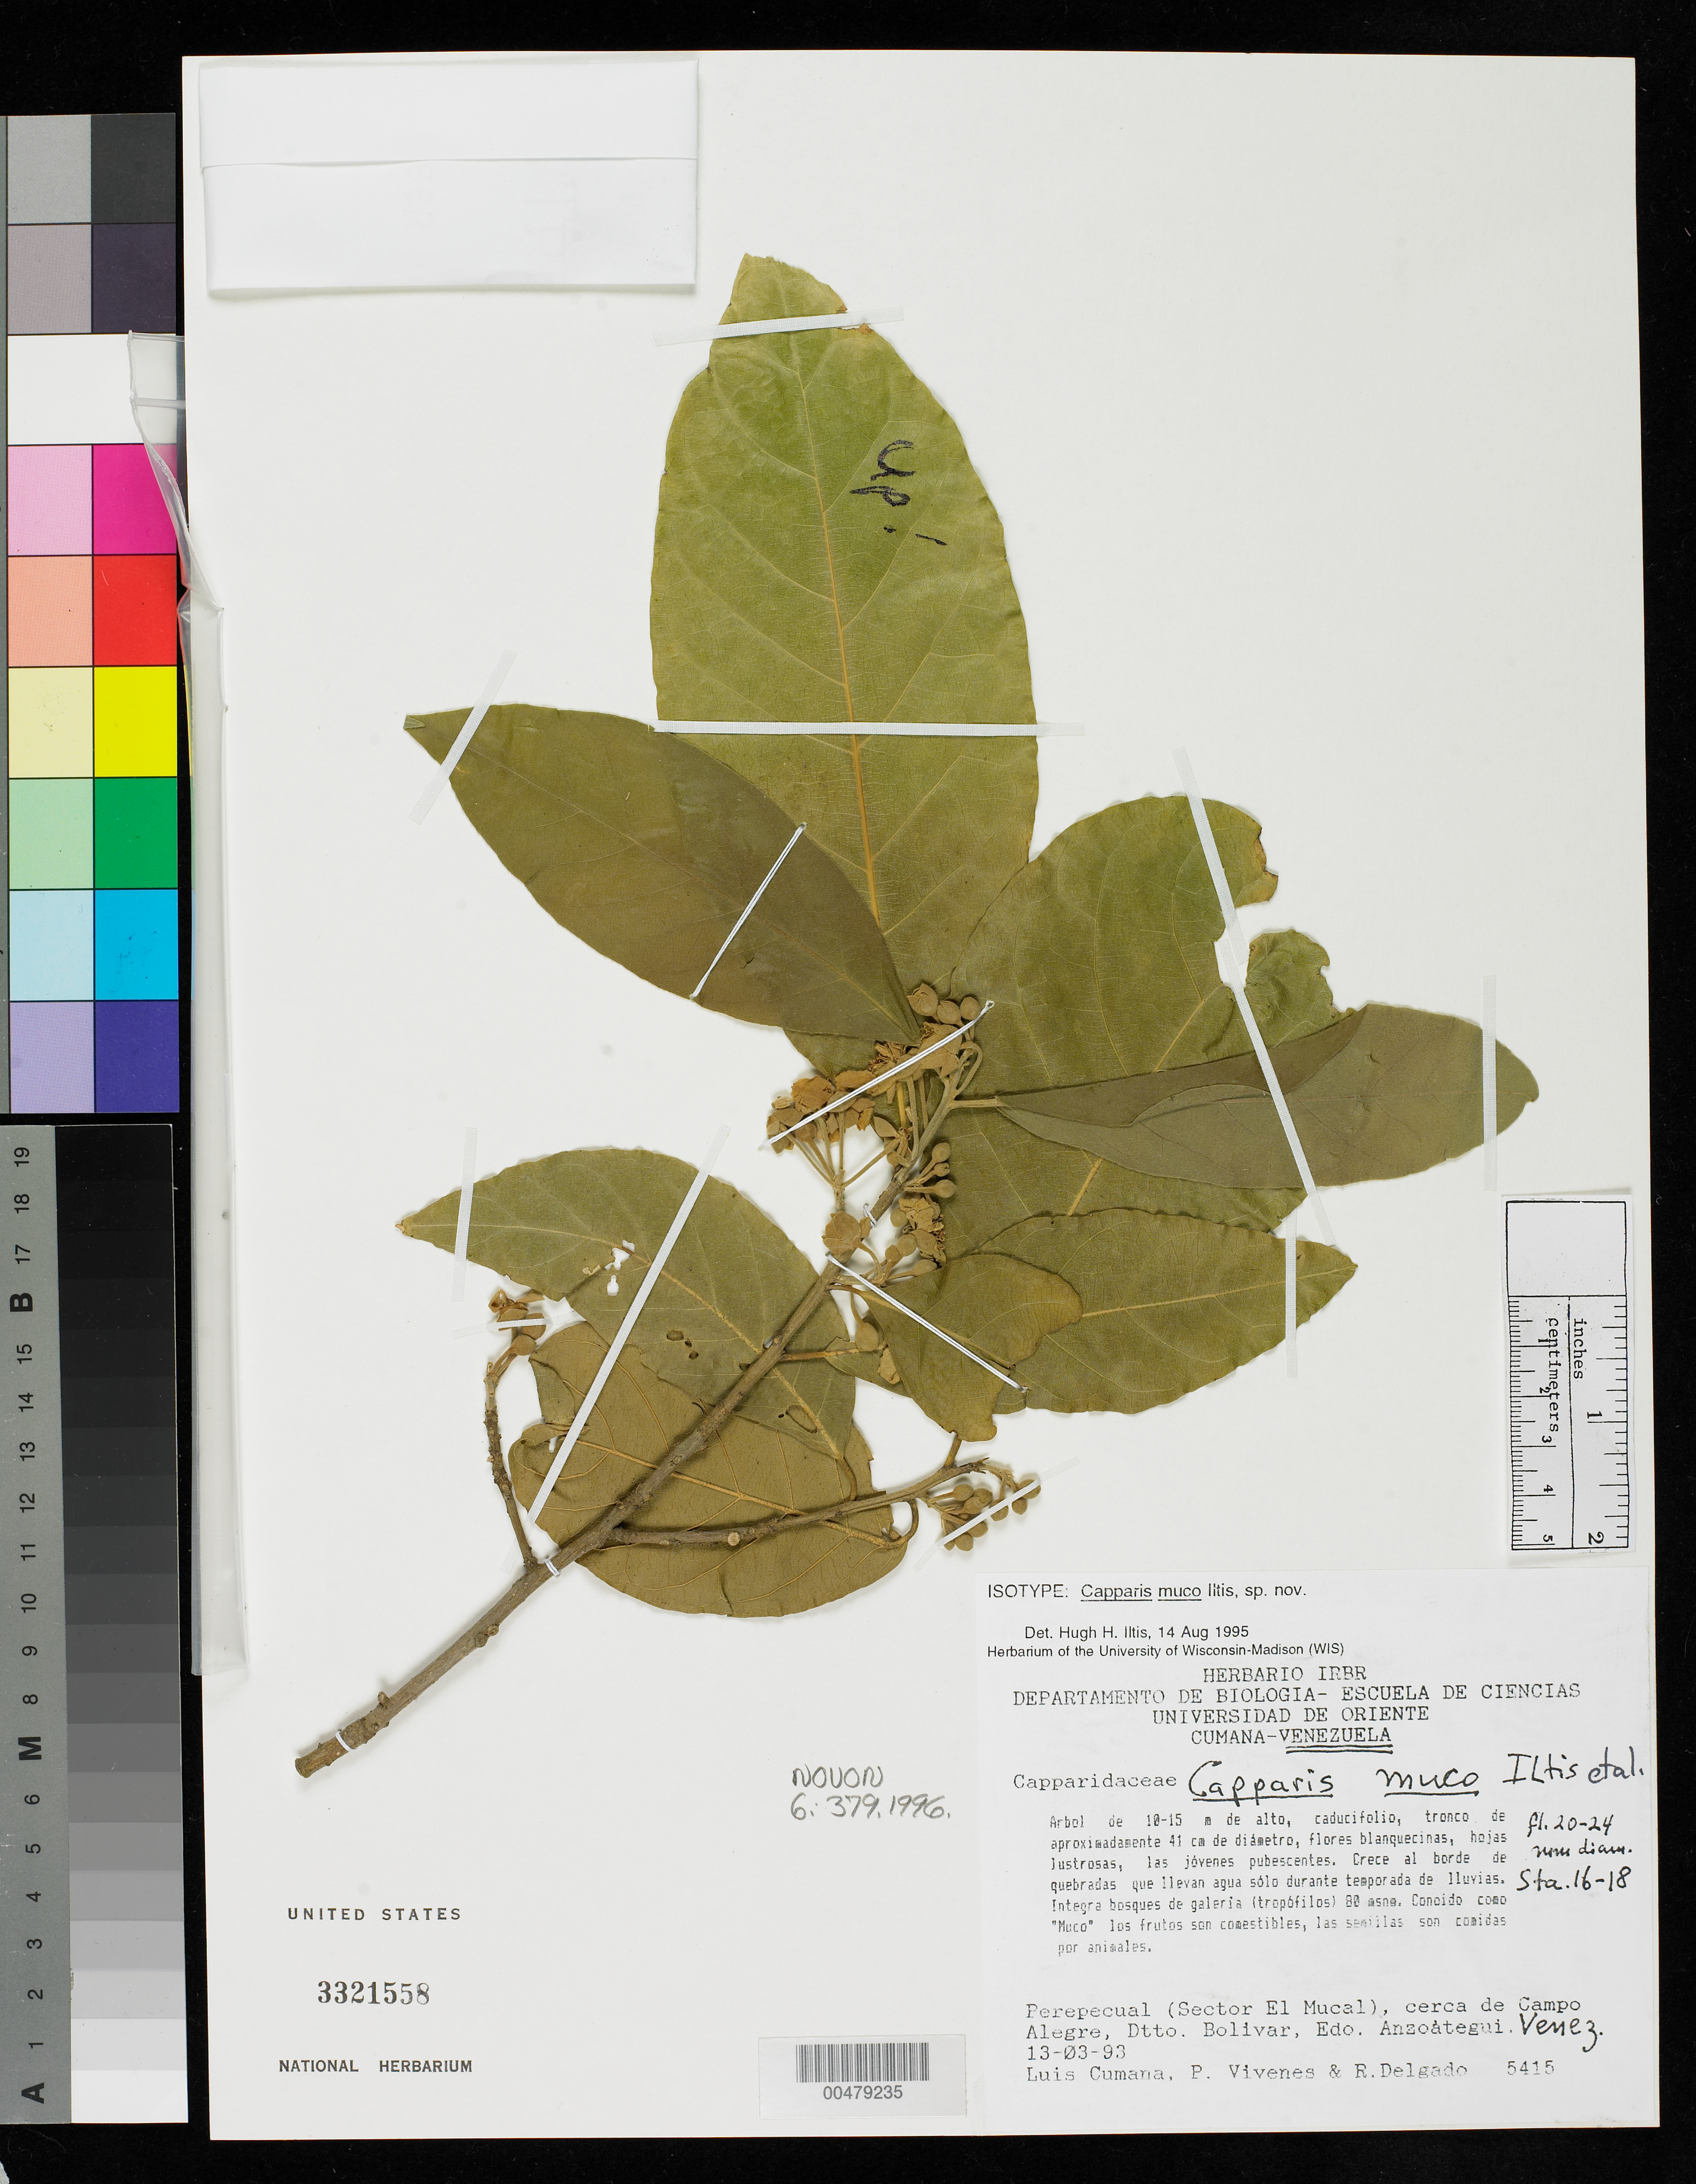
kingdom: Plantae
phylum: Tracheophyta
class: Magnoliopsida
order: Brassicales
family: Capparaceae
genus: Capparis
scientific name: Capparis muco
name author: Iltis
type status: Isotype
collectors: L. J. Cumaná C., P. Vivenes & R. E. Delgado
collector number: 5415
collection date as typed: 13 Mar 1993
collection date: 1993-03-13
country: Venezuela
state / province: Anzoategui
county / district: Simón Bolívar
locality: Perepecual, sector Elmucal, cerca de Campo Alegre.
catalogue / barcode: US 3321558